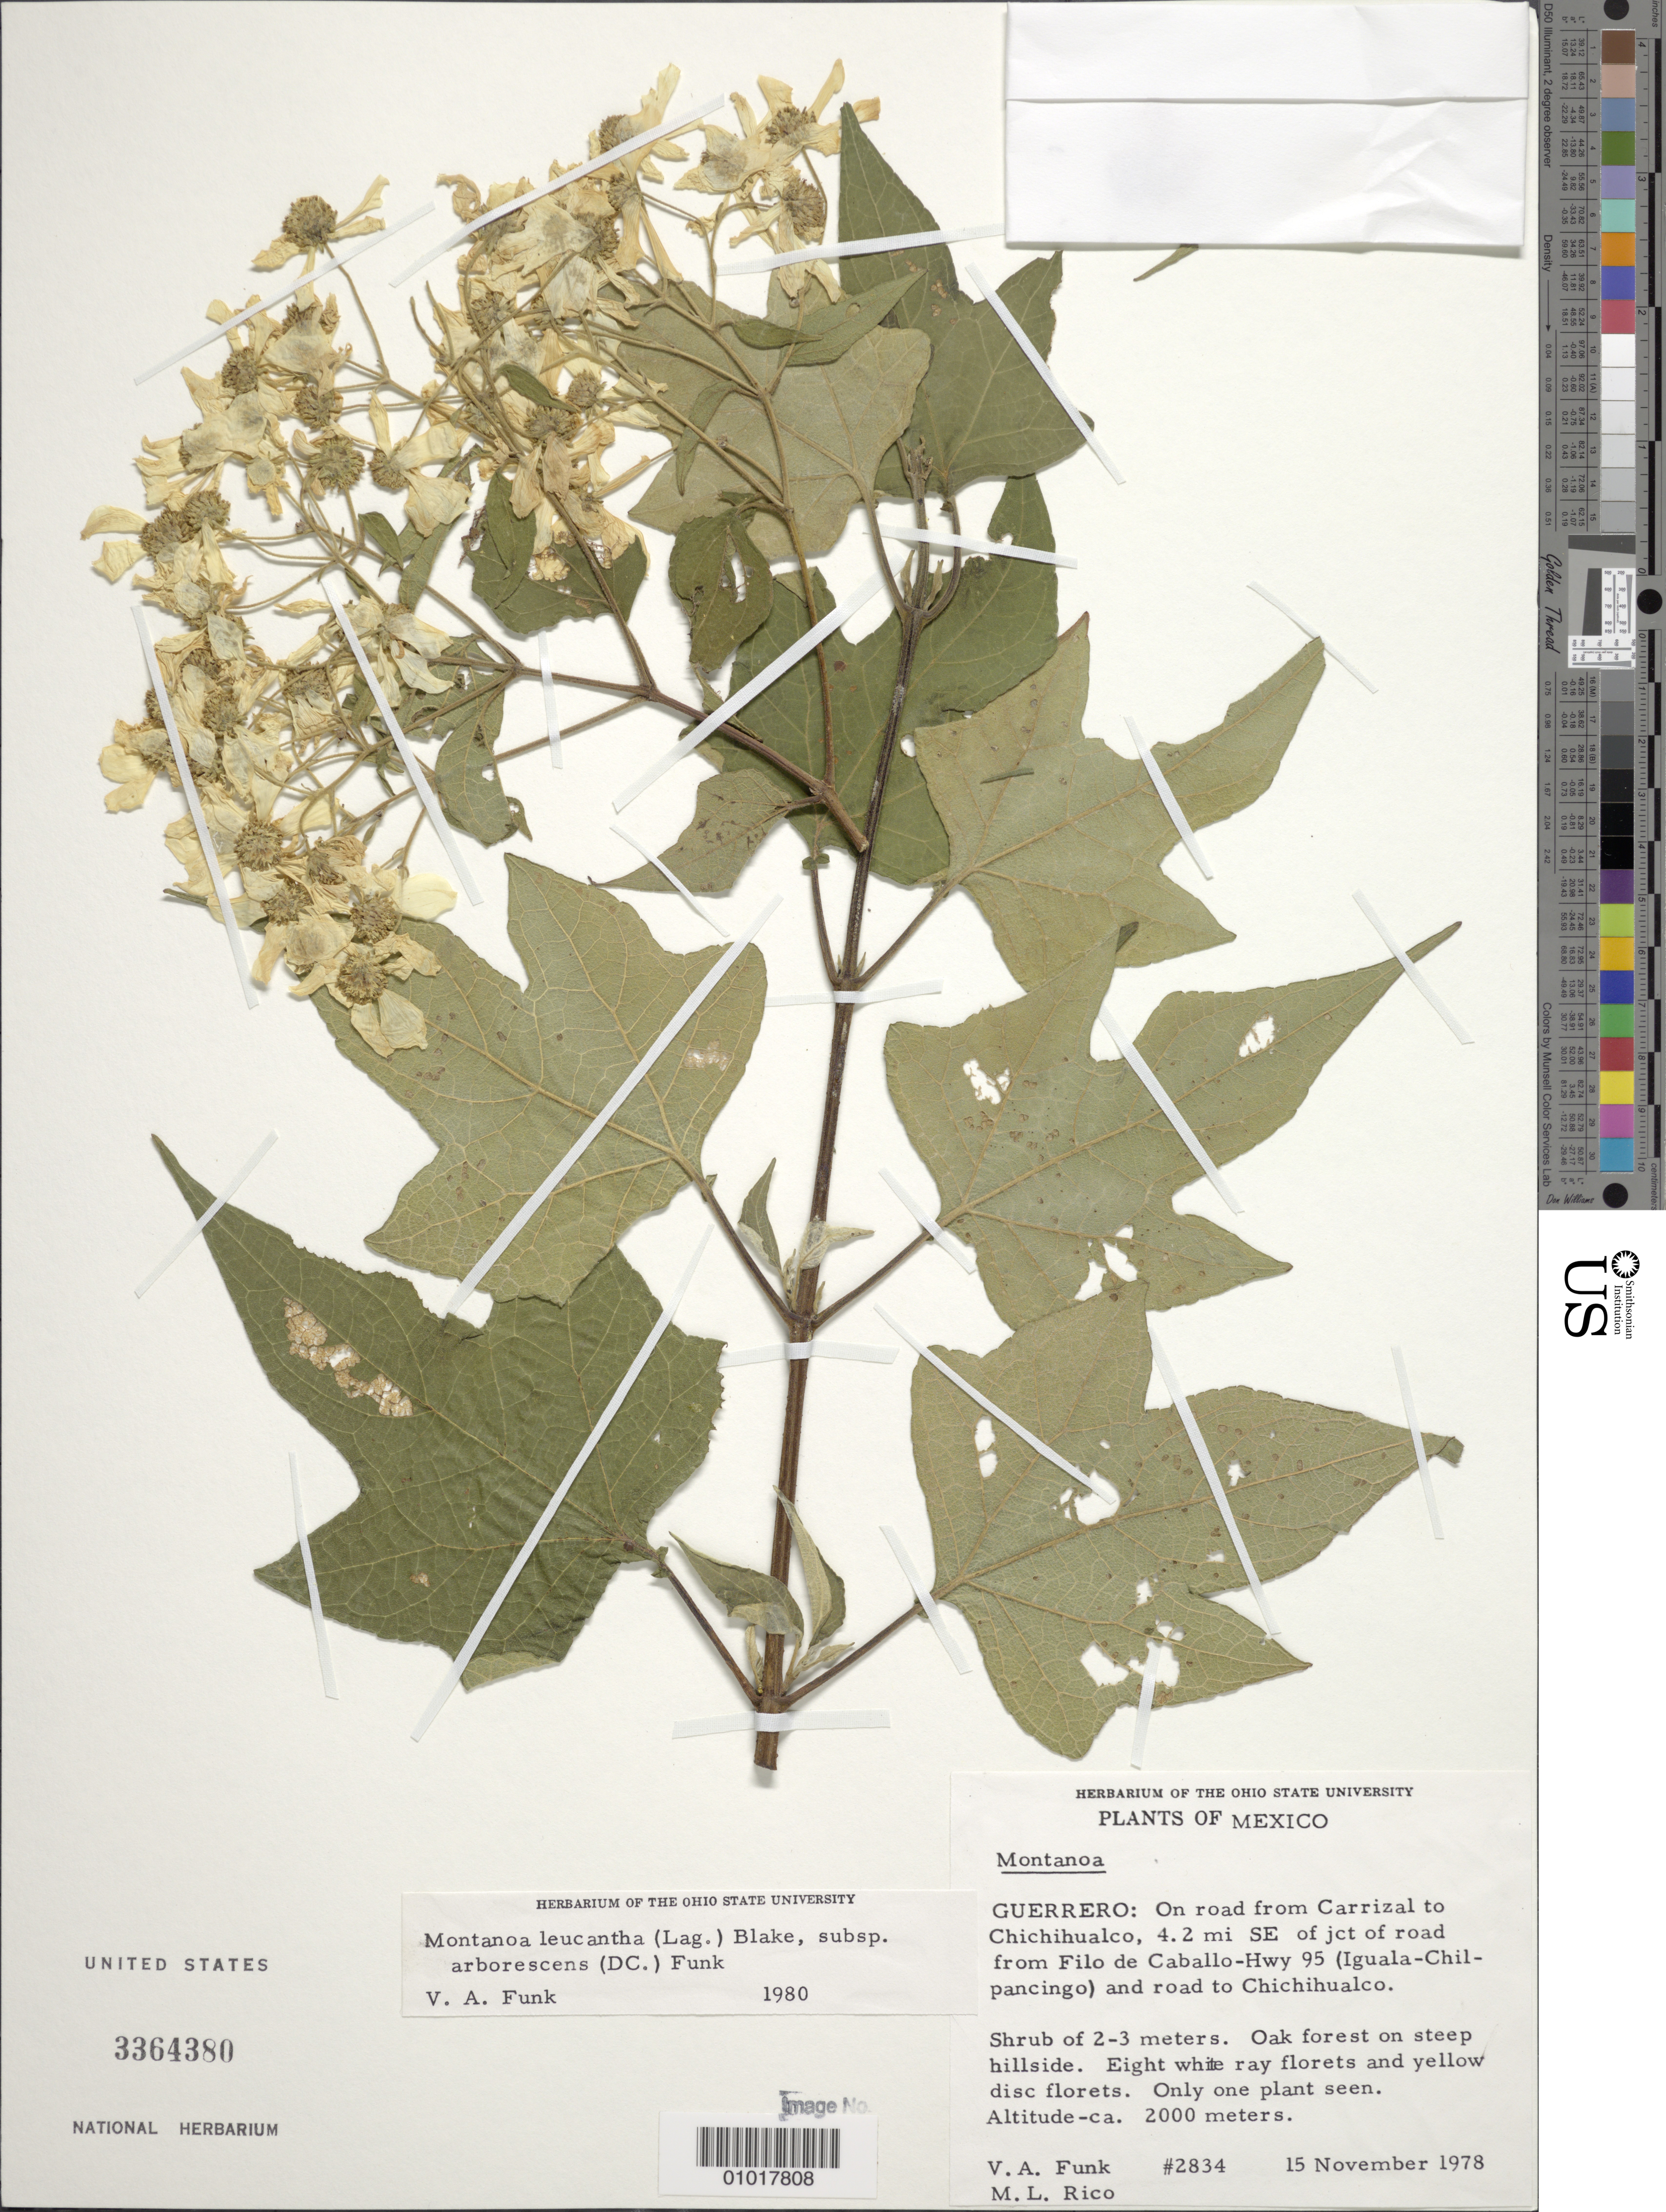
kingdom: Plantae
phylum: Tracheophyta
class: Magnoliopsida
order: Asterales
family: Asteraceae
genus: Montanoa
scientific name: Montanoa leucantha subsp. arborescens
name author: (DC.) V.A. Funk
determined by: Funk, Vicki A., (BOT), Smithsonian Institution - National Museum of Natural History (UNITED STATES)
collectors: V. Funk & M. Rico Arce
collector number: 2834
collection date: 1978-11-15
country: Mexico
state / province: Guerrero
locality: On road from Carrizal to Chichihualco, 4.2 mi SE of jct of road from Filo de Caballo-Hwy 95 (Iguala-Chilpancingo) and road to Chichiualco.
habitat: Oak forest on steep hillside.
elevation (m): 2000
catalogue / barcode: US 3364380